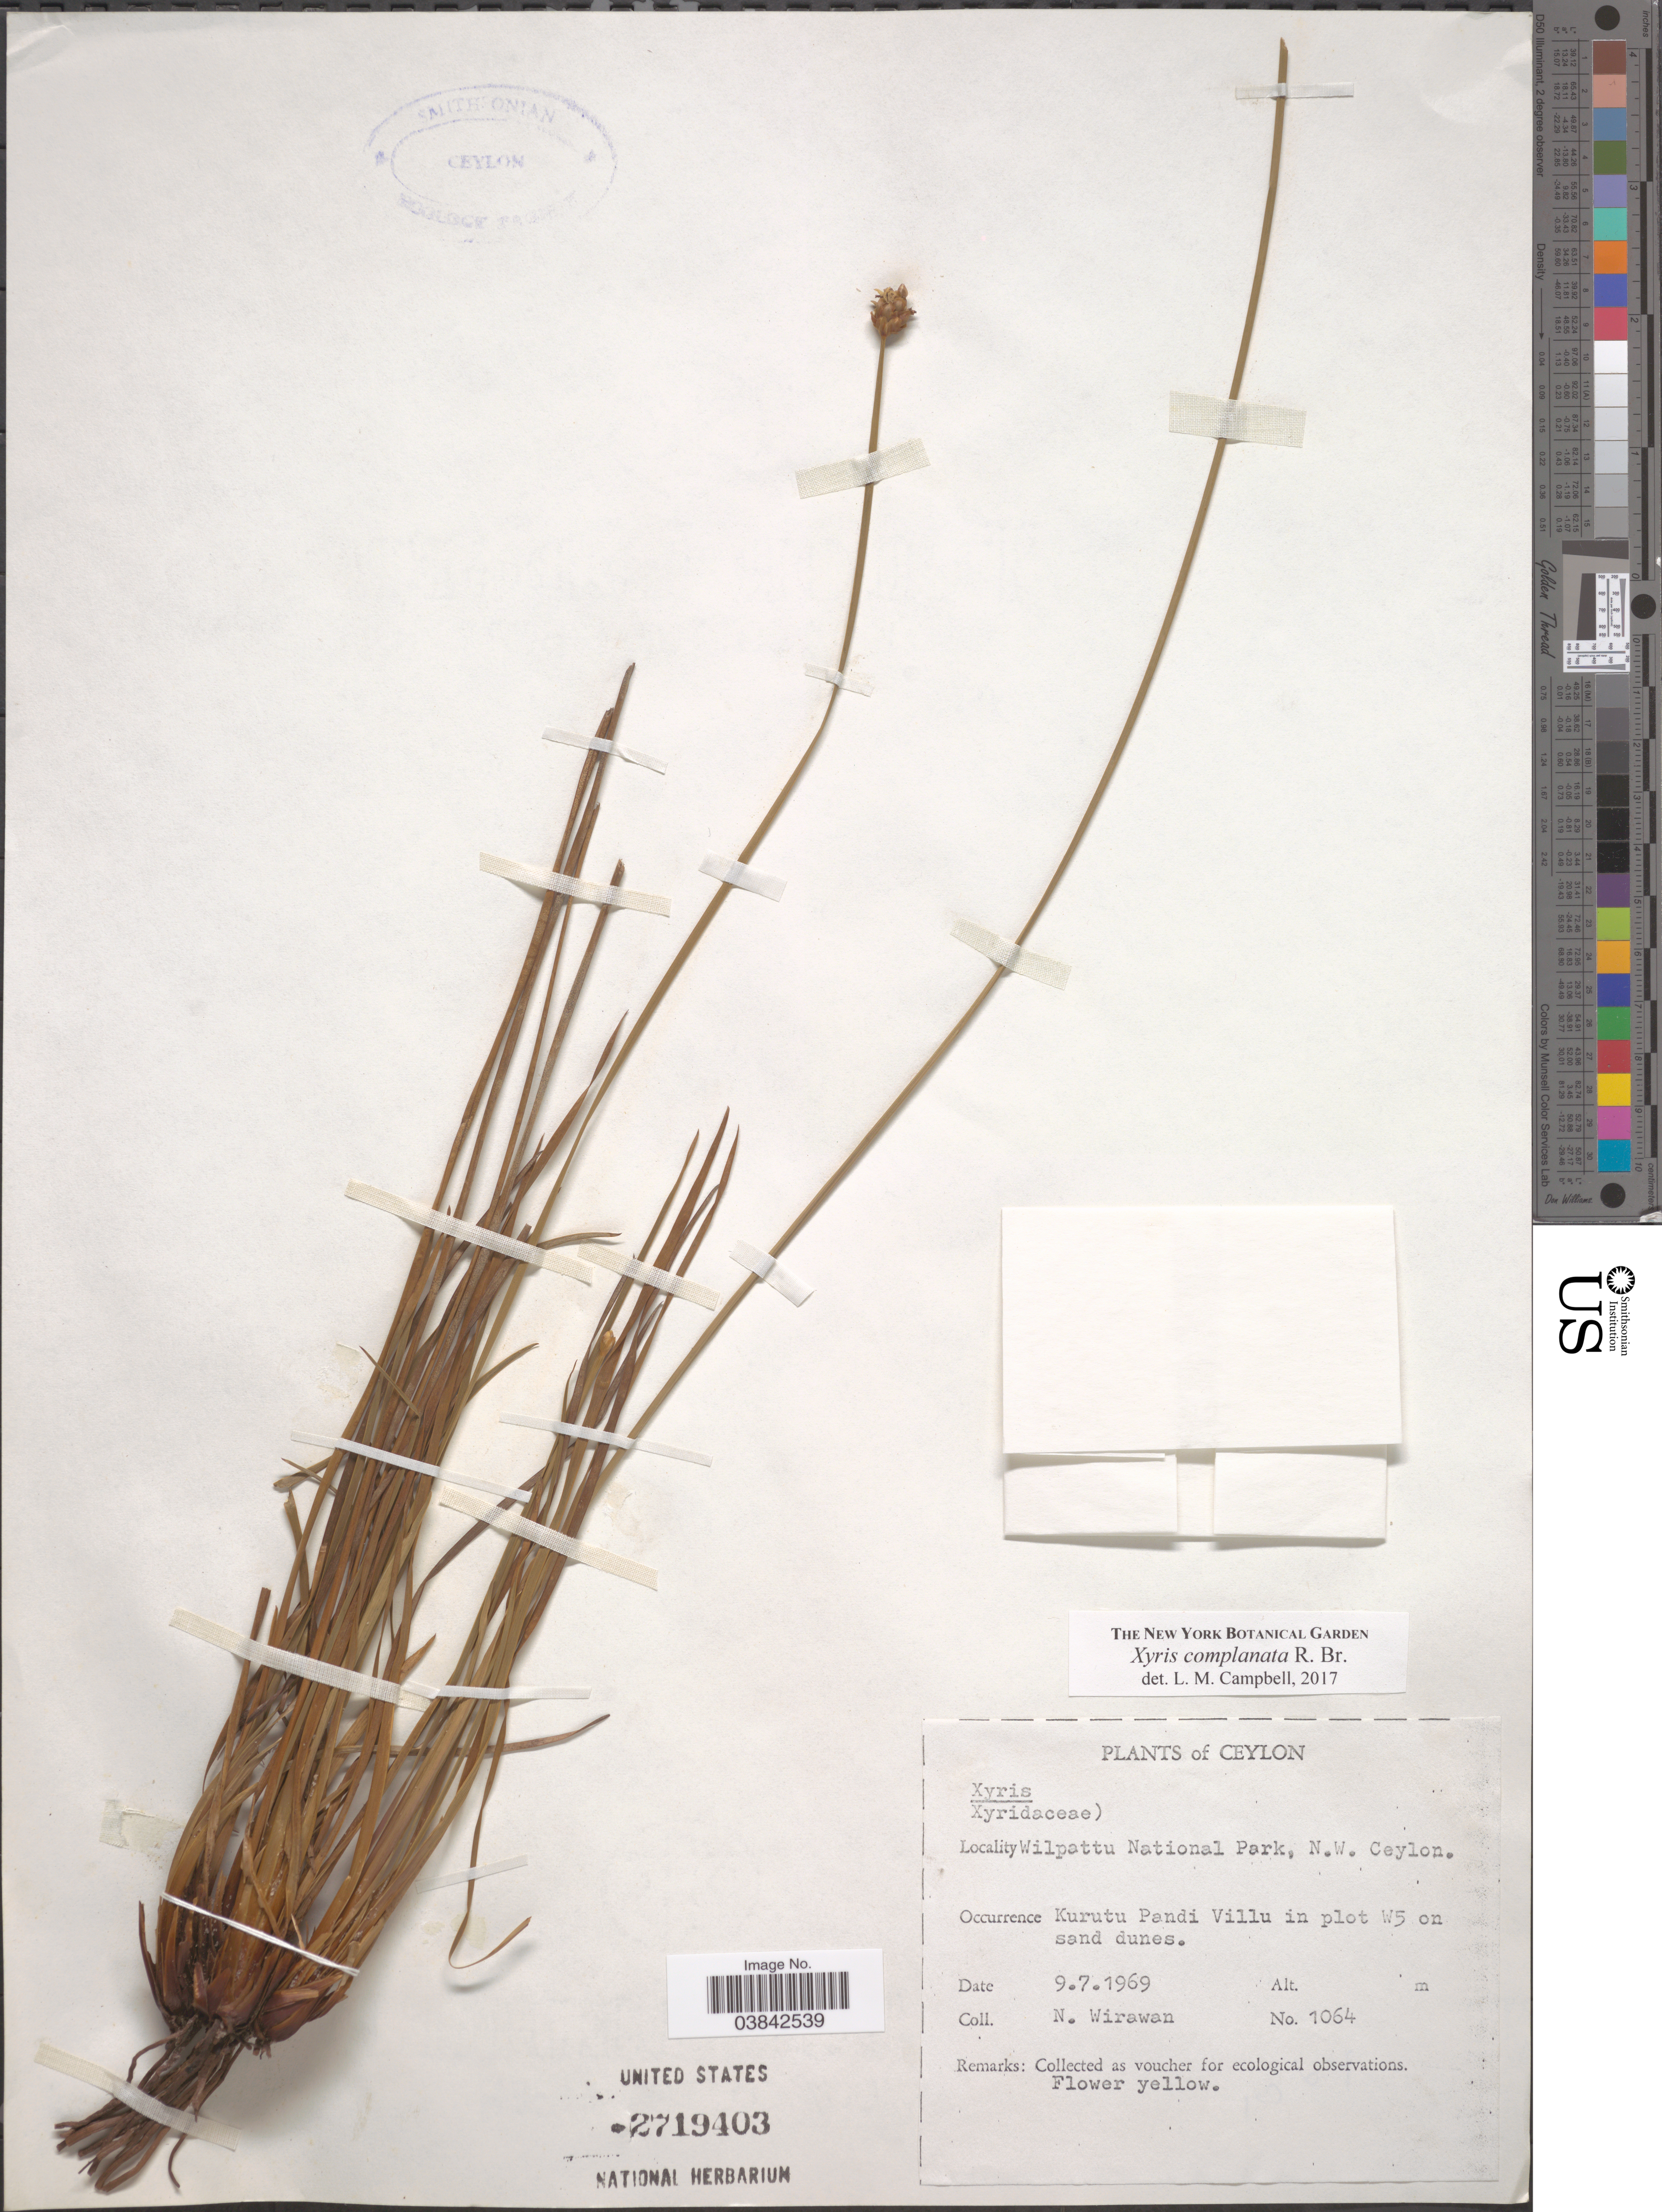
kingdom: Plantae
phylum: Tracheophyta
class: Liliopsida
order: Poales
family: Xyridaceae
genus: Xyris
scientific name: Xyris complanata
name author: R. Br.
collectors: N. Wirawan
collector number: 1064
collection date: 1969-07-09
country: Sri Lanka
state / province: North Western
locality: Wilpattu National Park, N.W. Ceylon. Kurutu Pandi Villu in plot W5.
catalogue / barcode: US 2719403